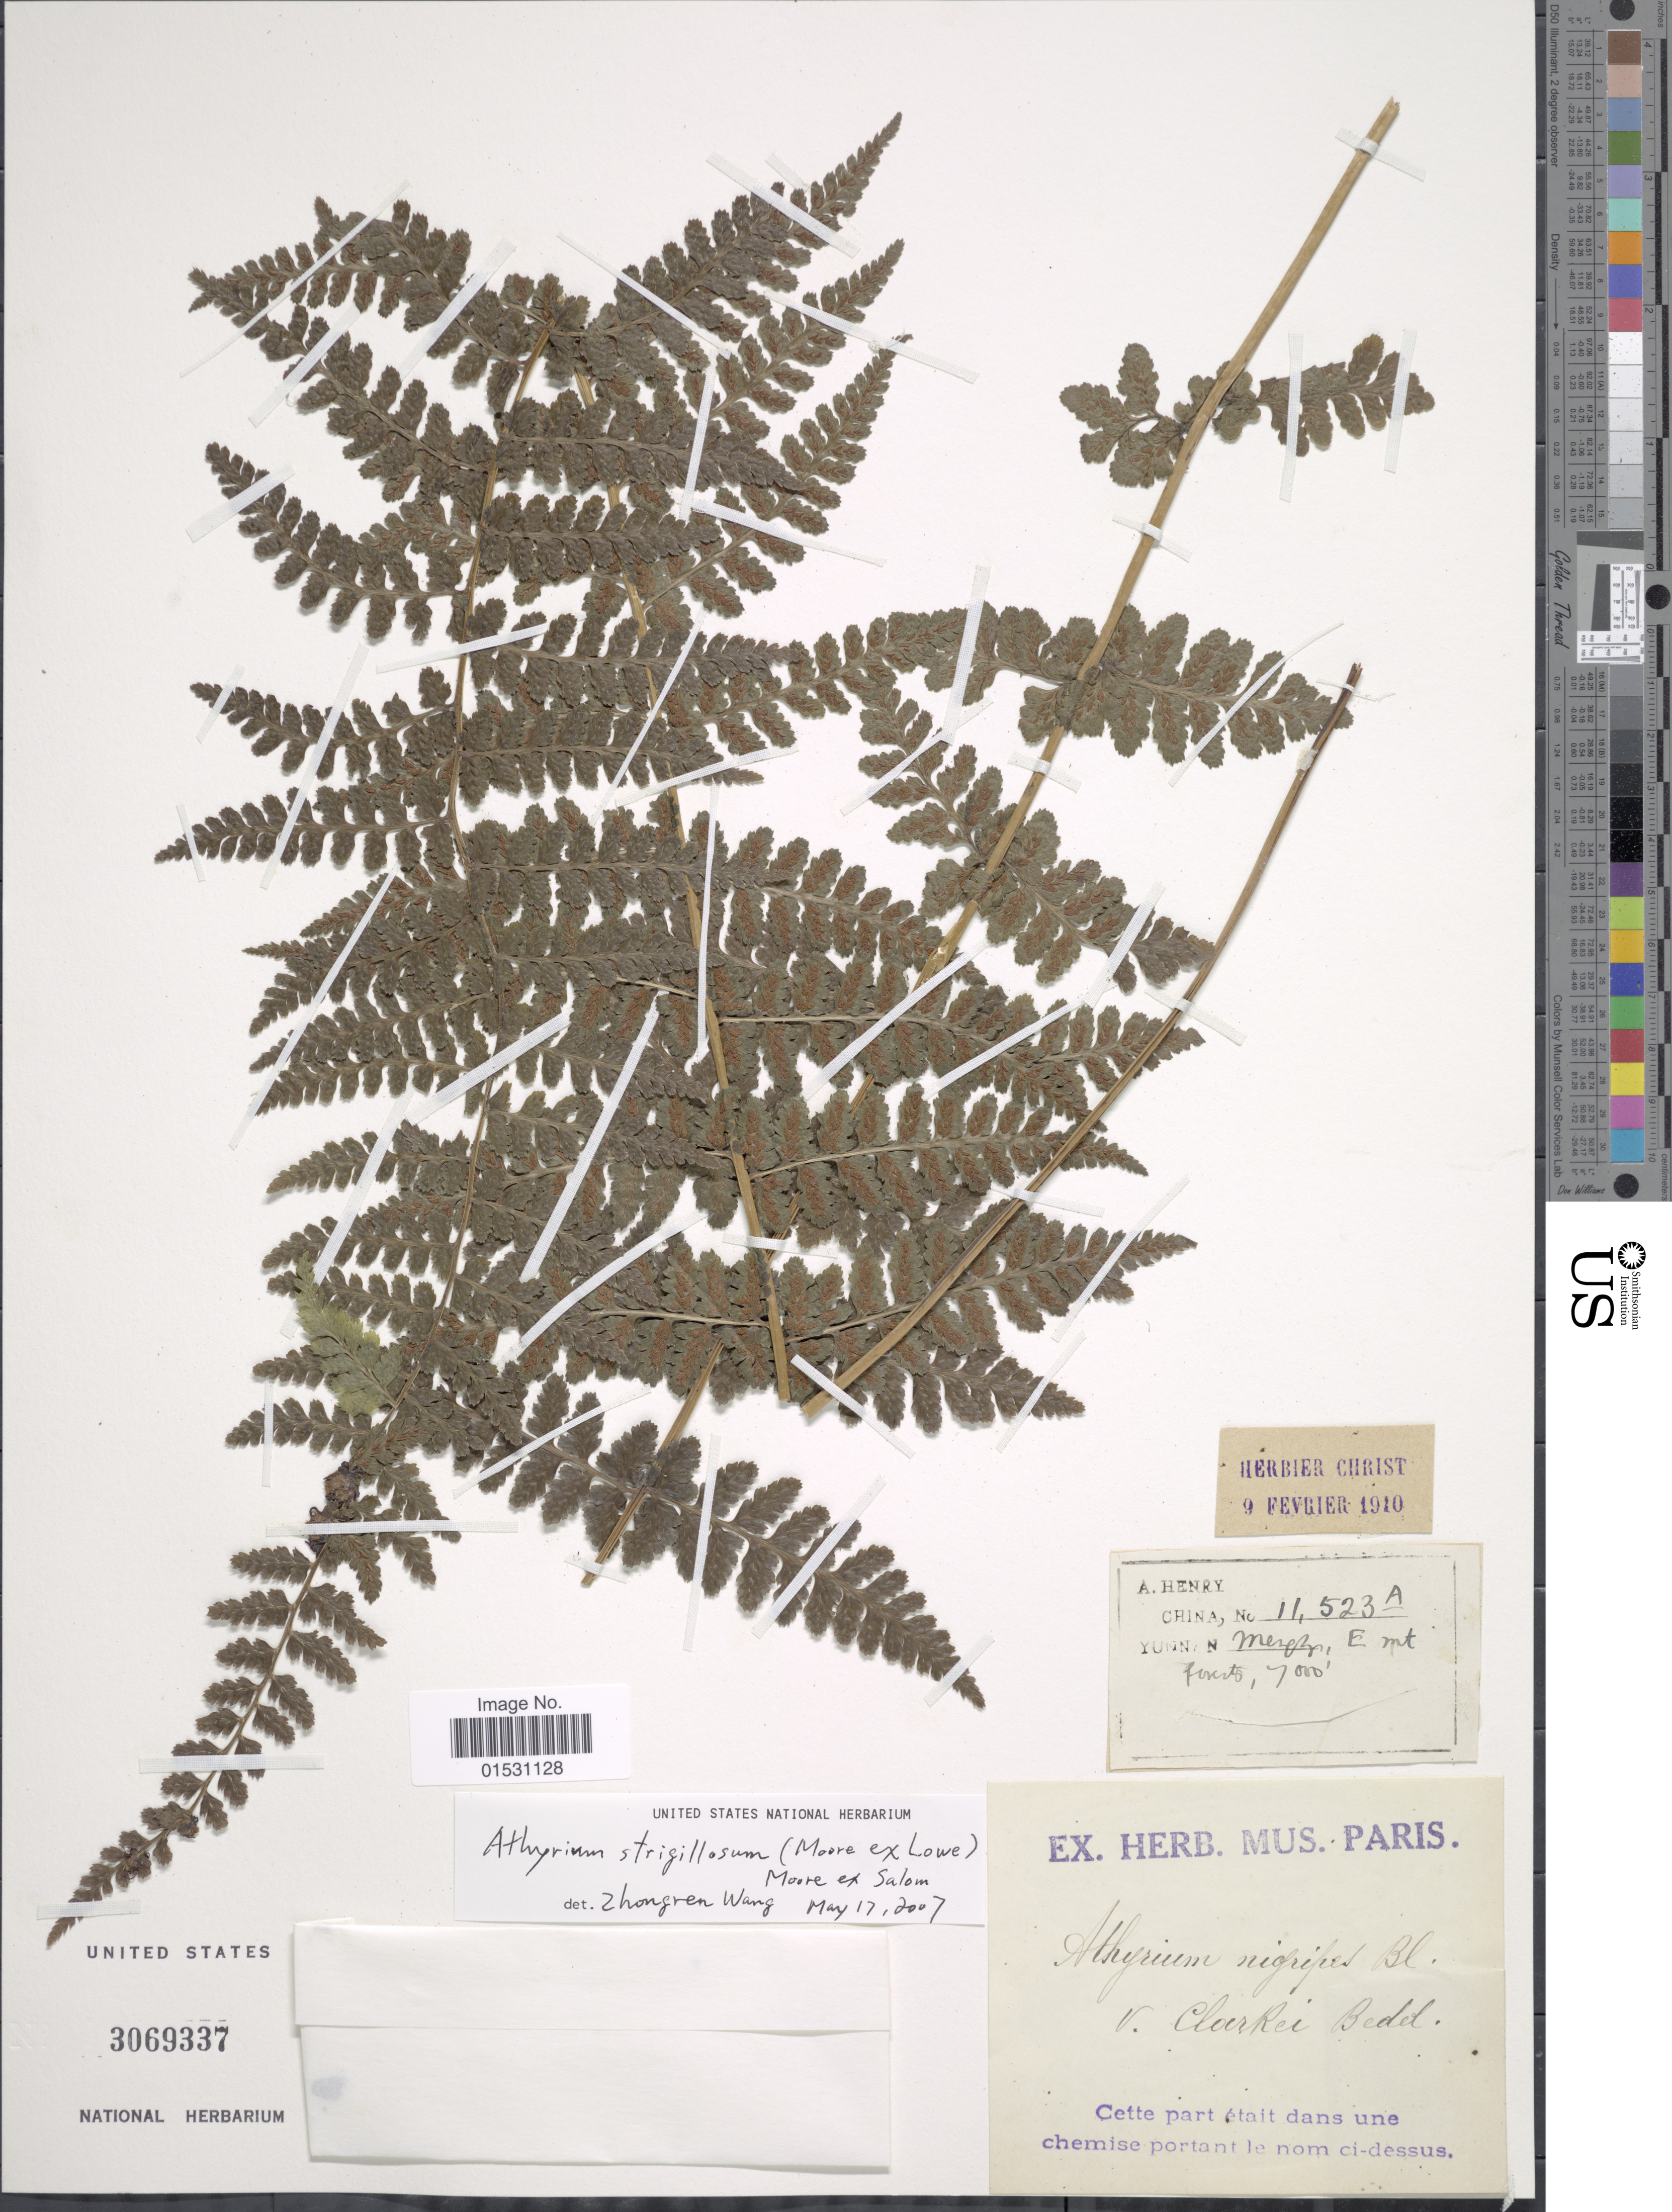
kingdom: Plantae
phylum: Tracheophyta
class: Polypodiopsida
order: Polypodiales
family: Athyriaceae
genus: Athyrium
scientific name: Athyrium strigillosum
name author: (T. Moore ex E.J. Lowe) Salomon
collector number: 11523A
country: China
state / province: Yunnan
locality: Mengtze, E mt forests.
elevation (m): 2134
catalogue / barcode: US 3069337